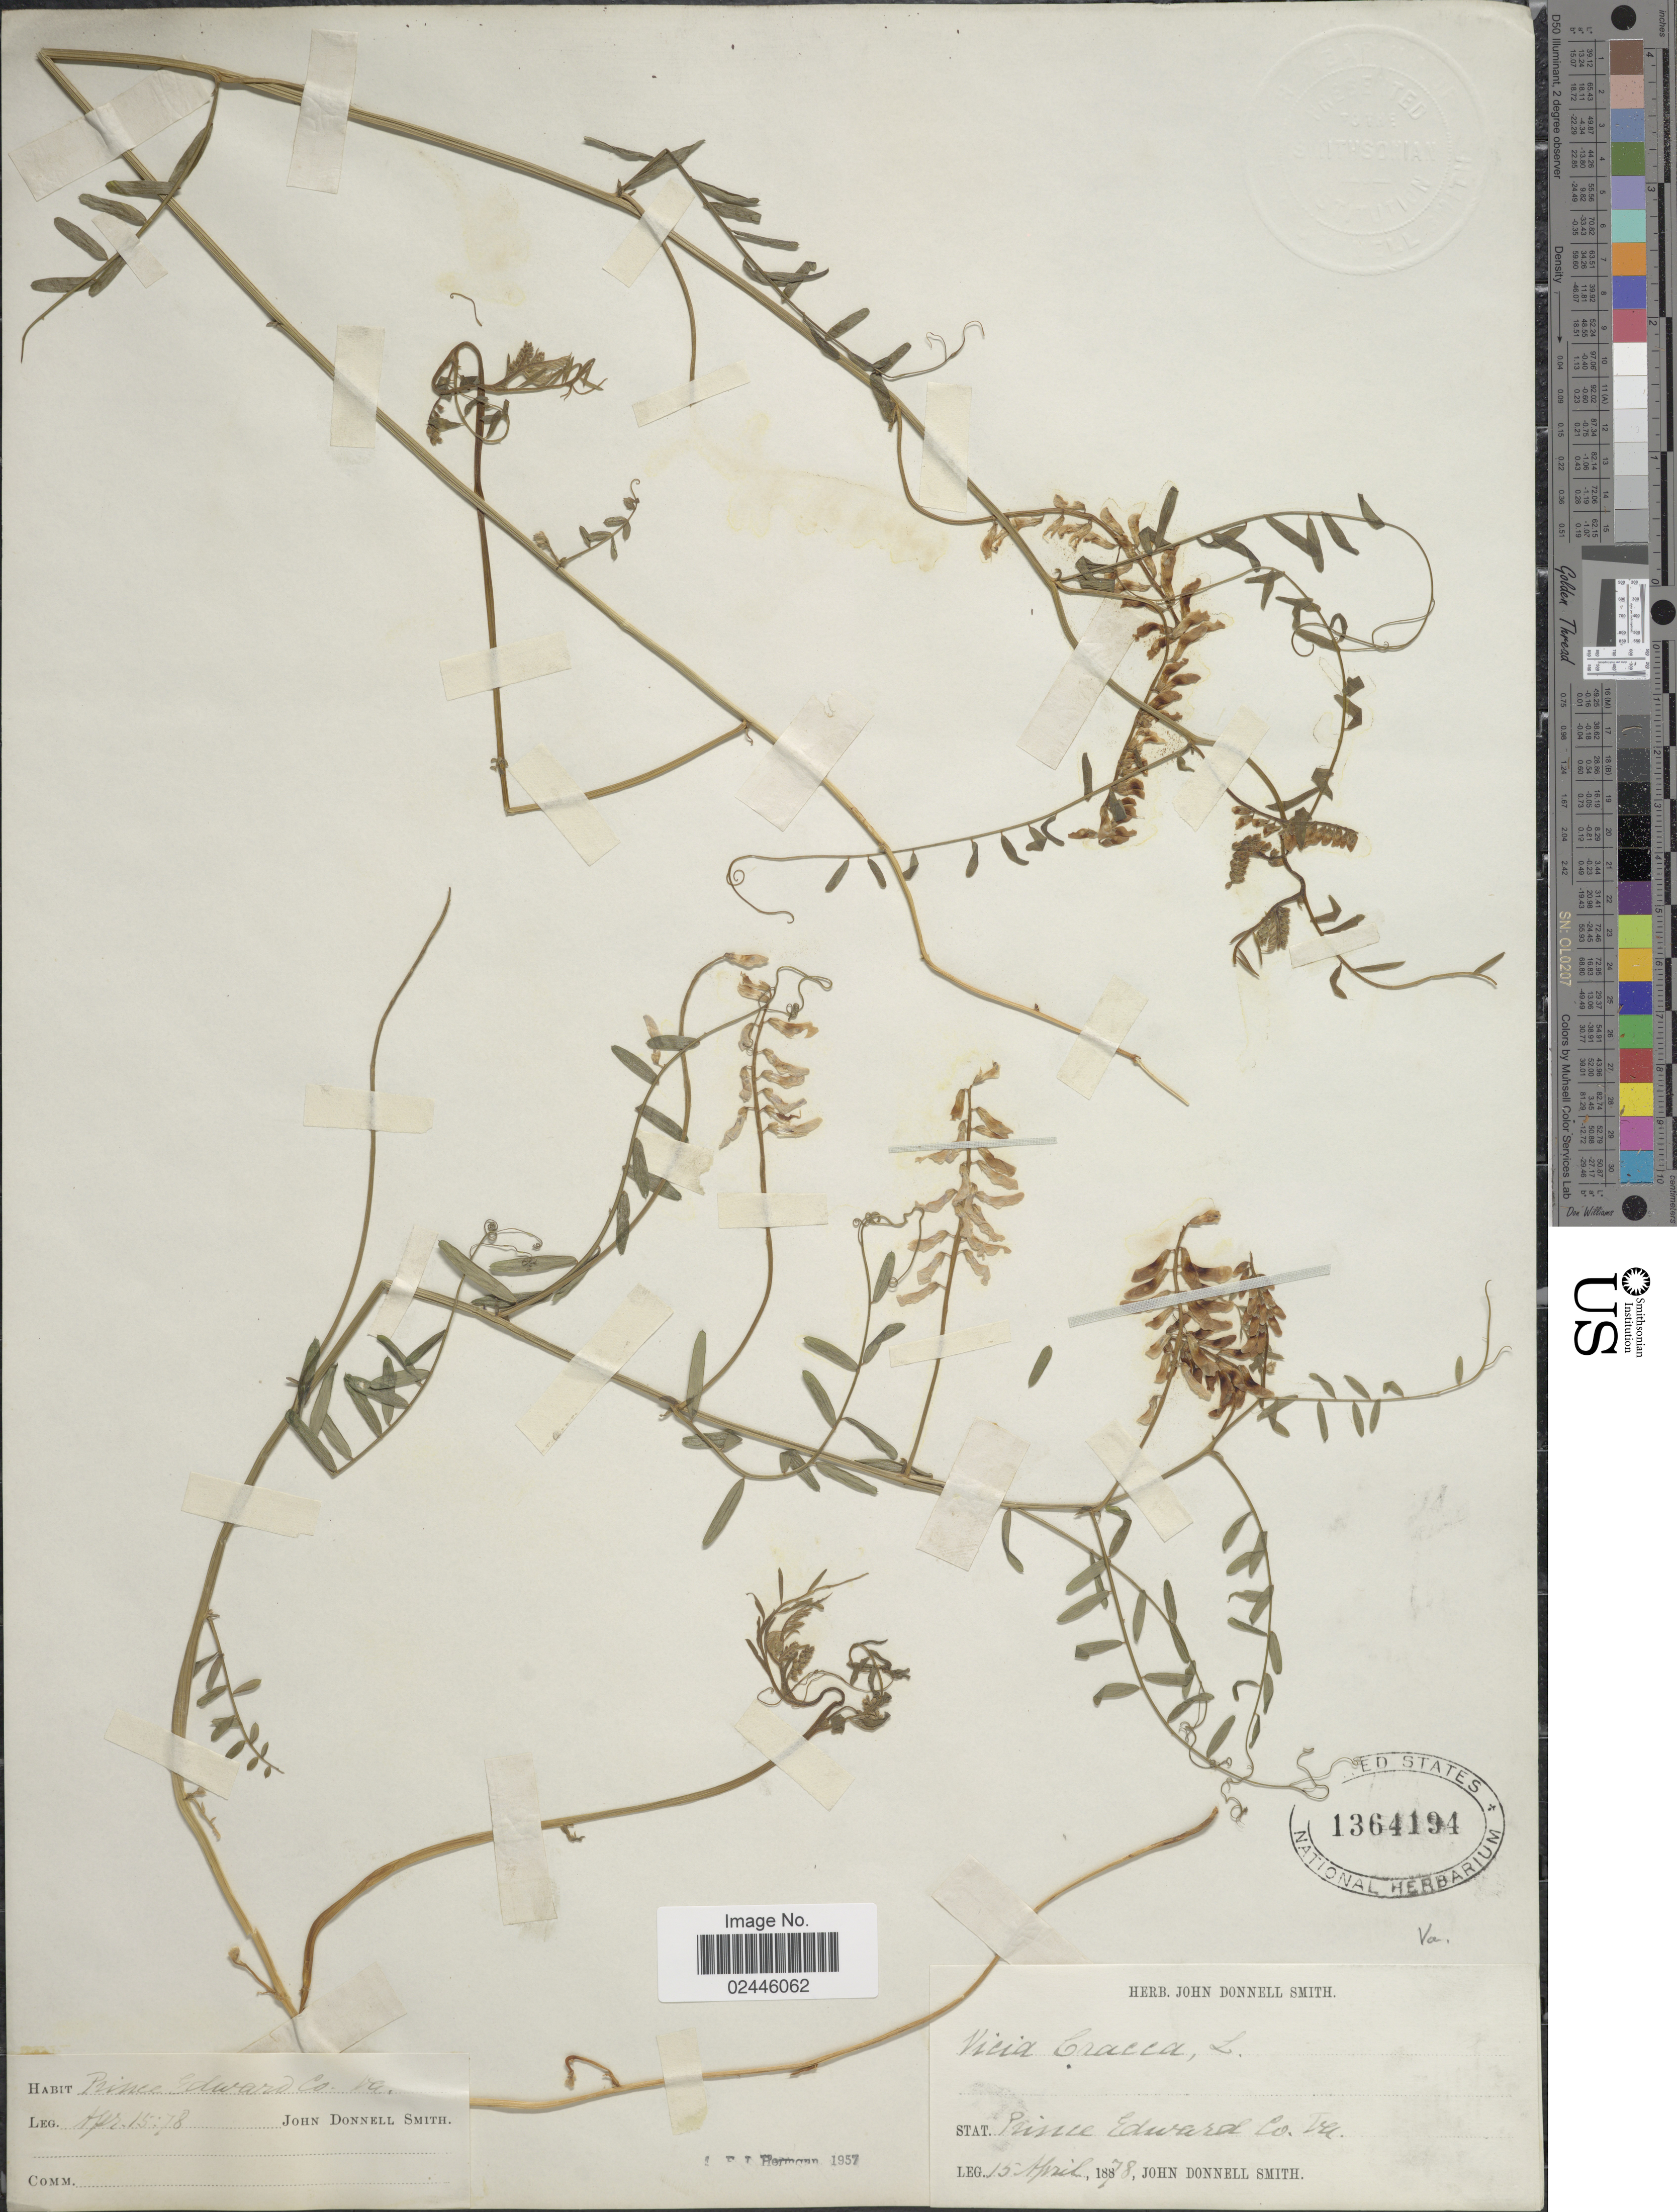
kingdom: Plantae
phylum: Tracheophyta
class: Magnoliopsida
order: Fabales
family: Fabaceae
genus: Vicia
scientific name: Vicia cracca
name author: L.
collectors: J. Donnell Smith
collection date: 1878-04-15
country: United States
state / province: Virginia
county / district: Prince Edward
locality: Prince Edward Co.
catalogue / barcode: US 1364194